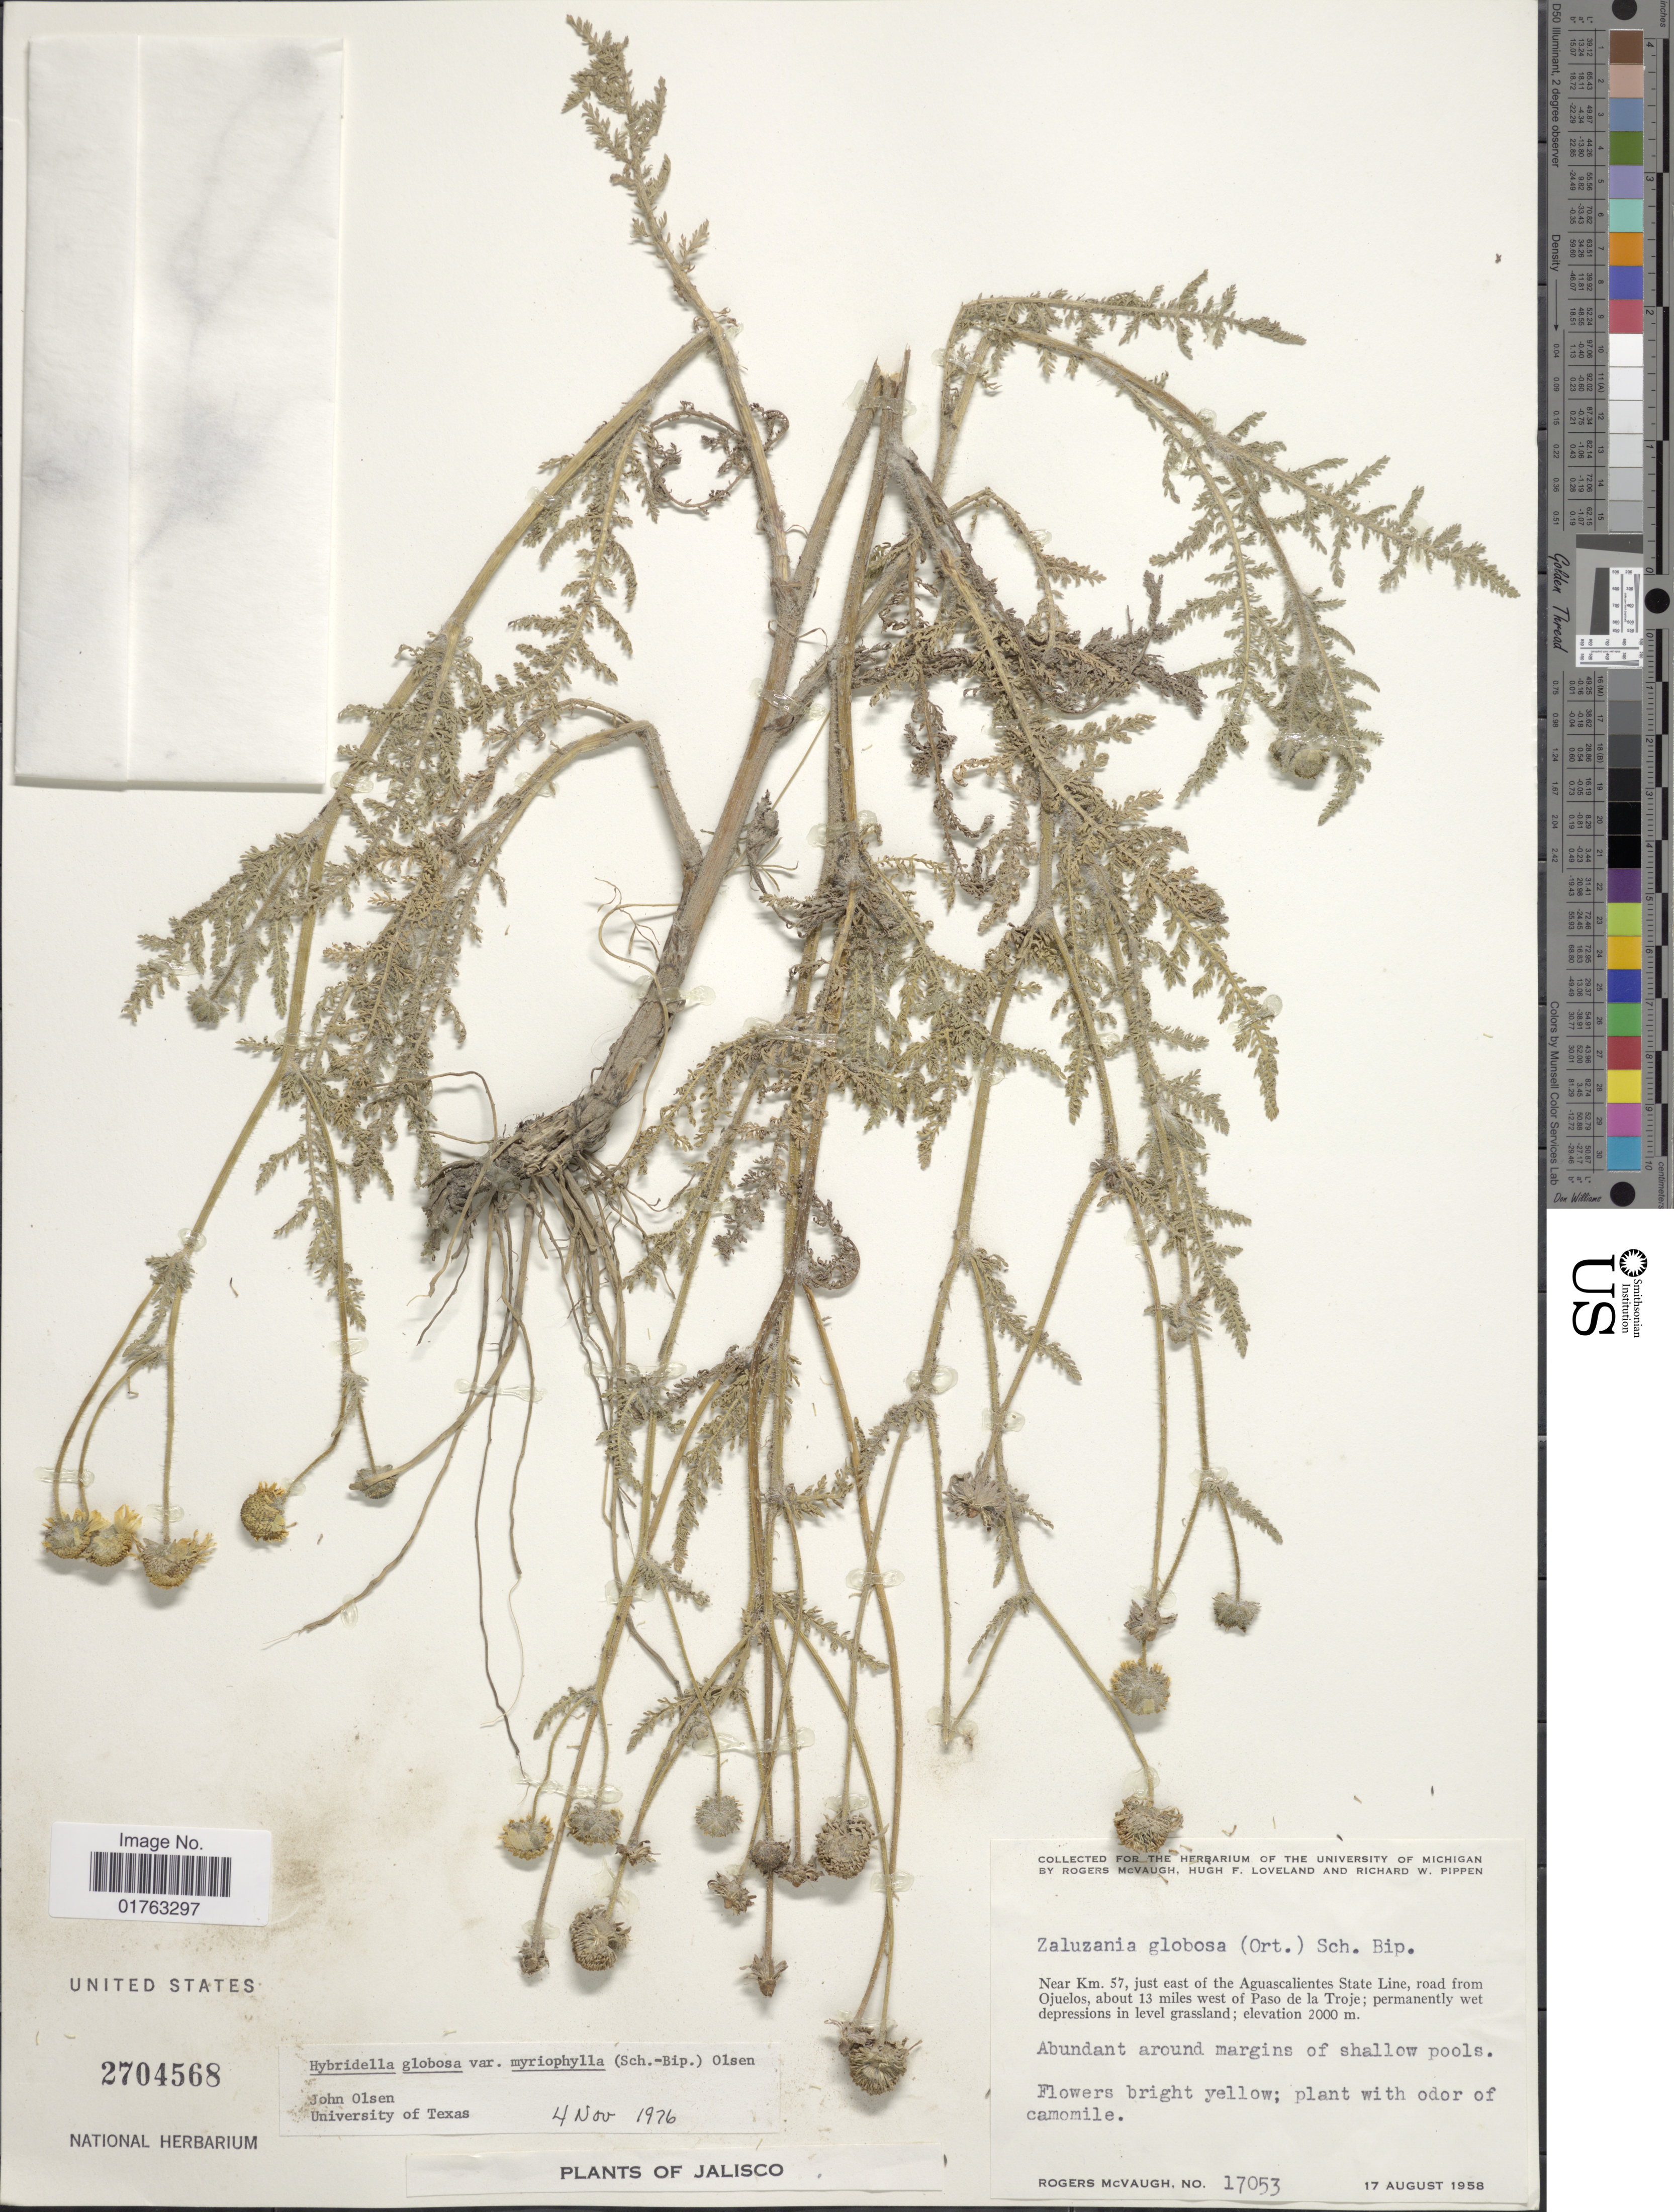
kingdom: Plantae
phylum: Tracheophyta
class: Magnoliopsida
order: Asterales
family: Asteraceae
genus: Hybridella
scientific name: Hybridella globosa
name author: (Ort.) Cass.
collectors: R. McVaugh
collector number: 17053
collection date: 1958-08-17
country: Mexico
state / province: Aguascalientes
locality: Near Km. 57, just east of the Aguascalientes State Line, road from Ojuelos, about 13 miles west of Paso de la Troje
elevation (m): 2000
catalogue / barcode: US 2704568